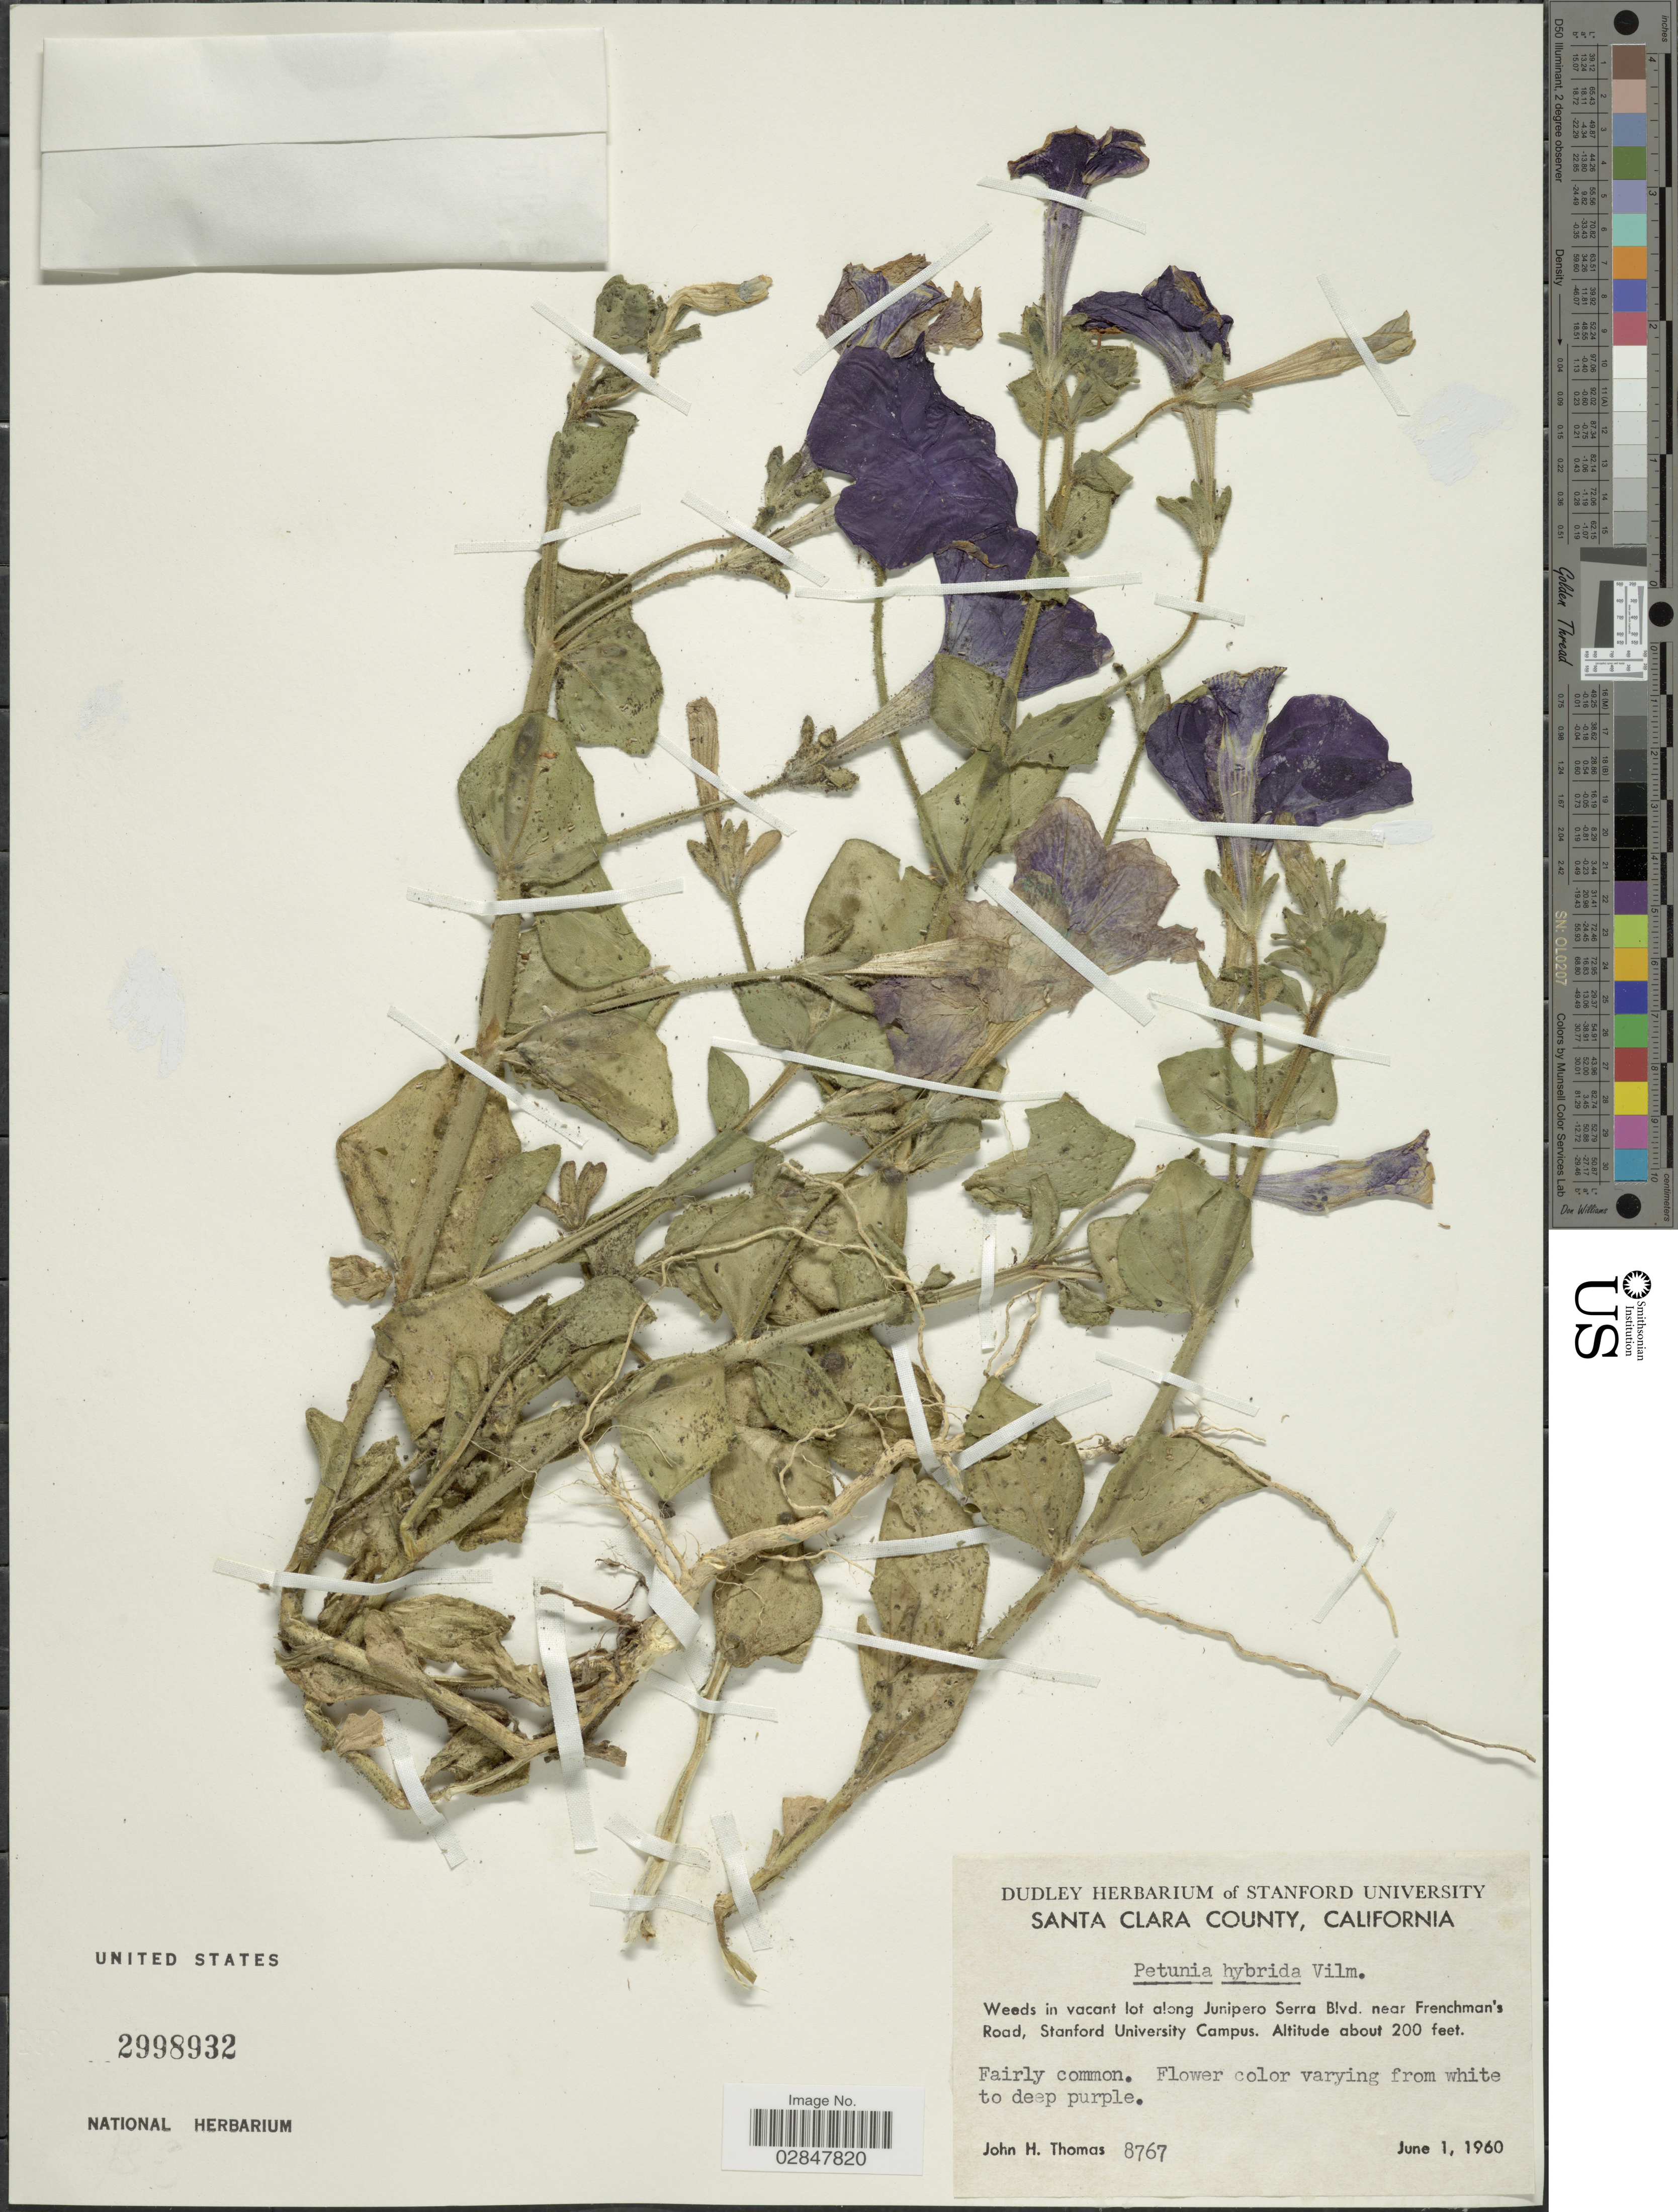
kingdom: Plantae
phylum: Tracheophyta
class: Magnoliopsida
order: Solanales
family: Solanaceae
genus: Petunia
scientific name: Petunia hybrida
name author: E. Vilm.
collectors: J. H. Thomas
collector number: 8767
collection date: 1960-06-01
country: United States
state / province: California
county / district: Santa Clara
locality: Santa Clara County, Weeds in vacant lot along Junipero Serra Blvd. near Frenchman's Road, Stanford University Campus.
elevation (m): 61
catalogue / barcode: US 2998932